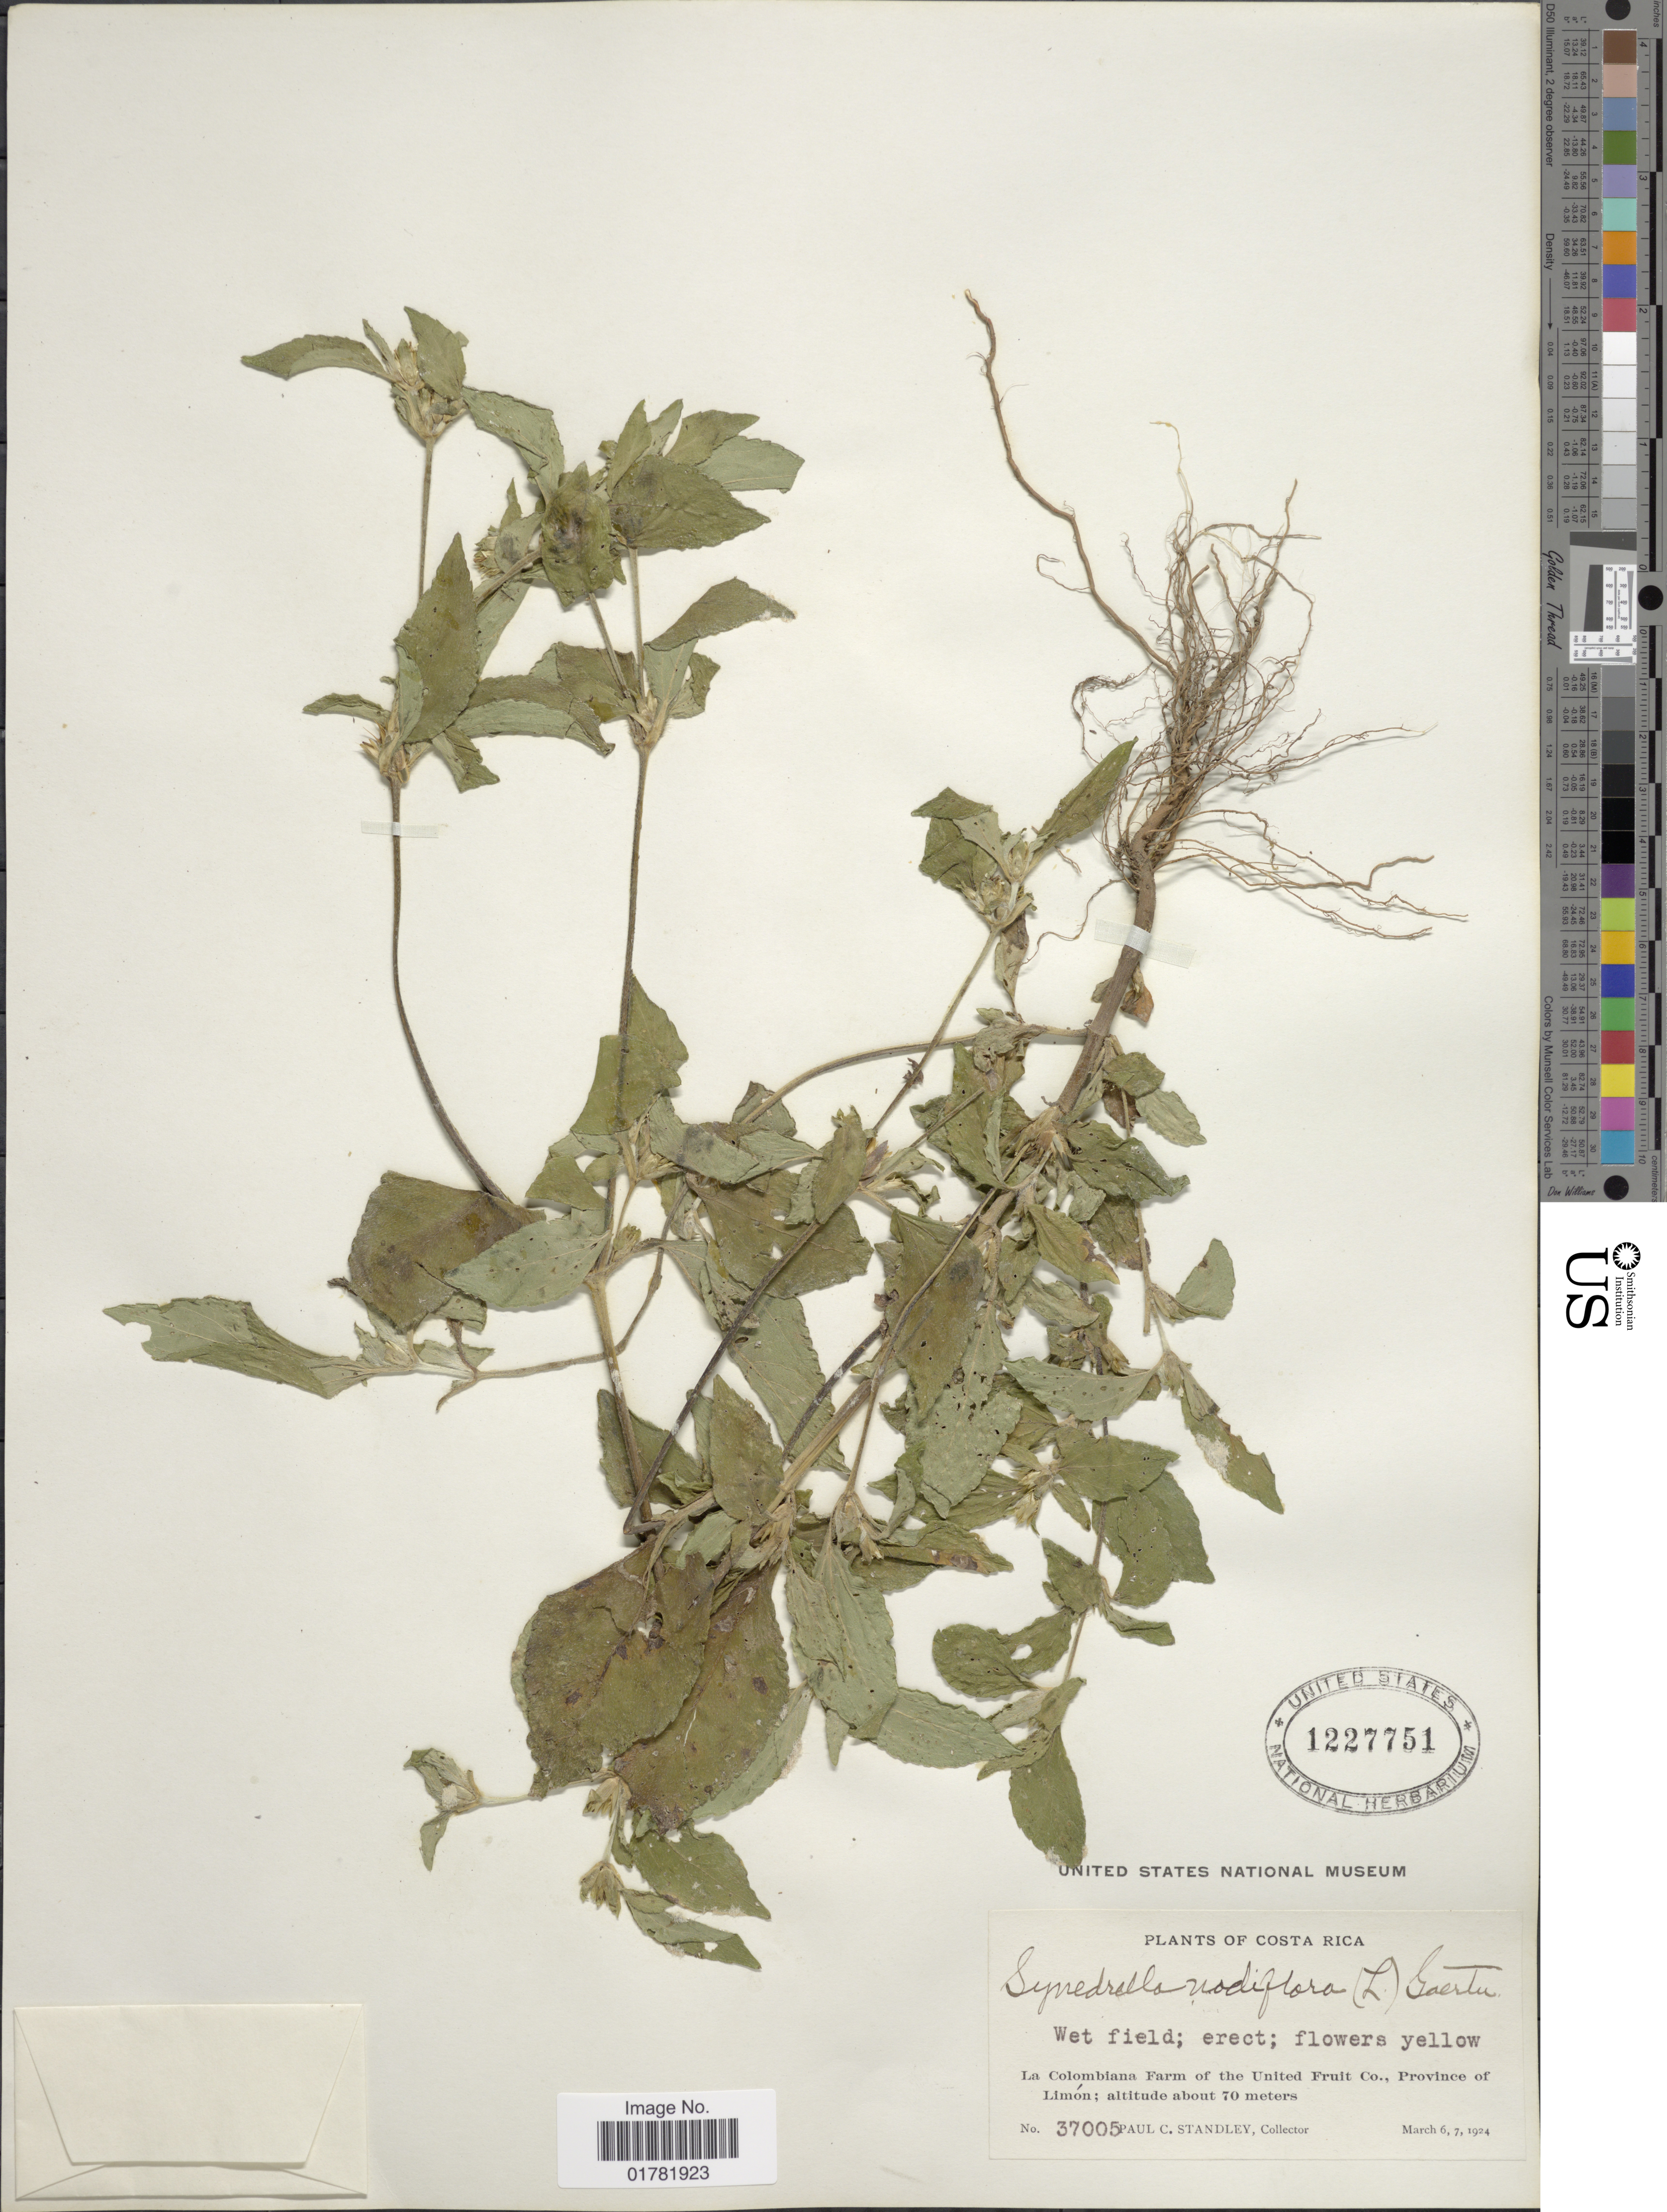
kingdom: Plantae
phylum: Tracheophyta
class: Magnoliopsida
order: Asterales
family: Asteraceae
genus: Synedrella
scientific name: Synedrella nodiflora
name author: (L.) Gaertn.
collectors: P. C. Standley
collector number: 37005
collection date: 1924-03-06/1924-03-07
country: Costa Rica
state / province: Limón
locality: La Colombiana Farm of the United Fruit Co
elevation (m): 70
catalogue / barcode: US 1227751